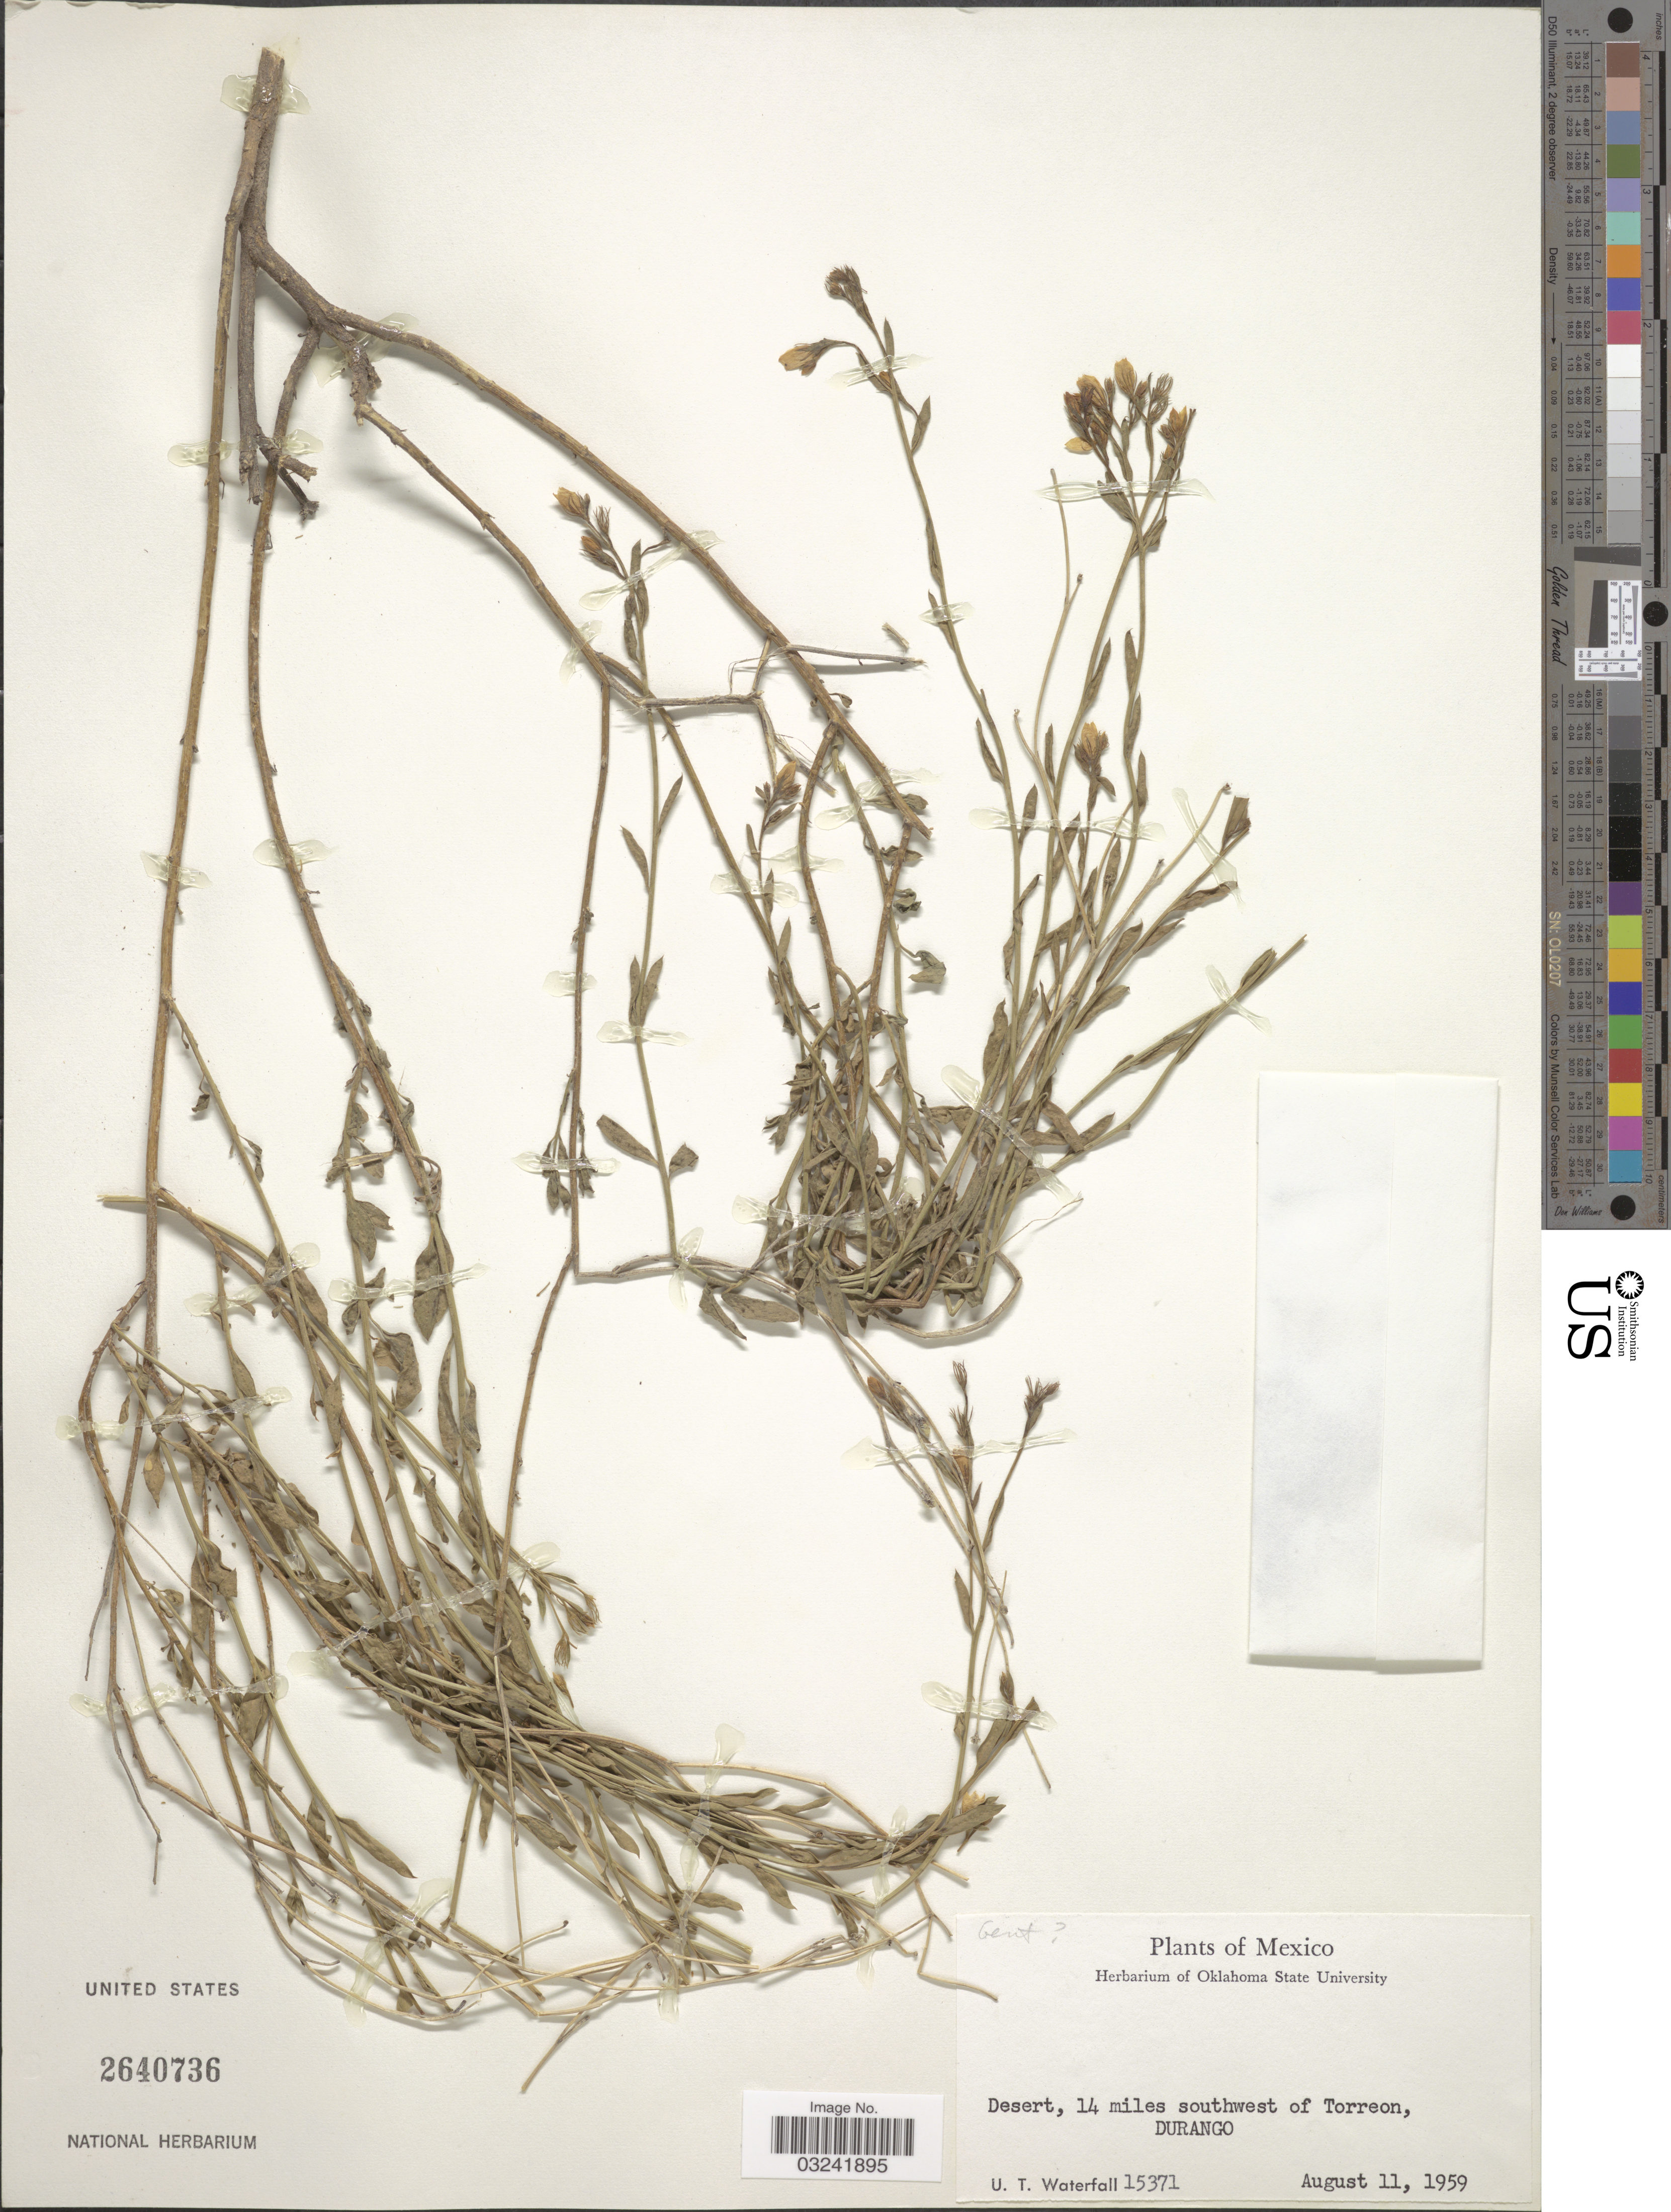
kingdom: Plantae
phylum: Tracheophyta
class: Magnoliopsida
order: Gentianales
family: Gentianaceae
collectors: U. T. Waterfall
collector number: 15371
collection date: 1959-08-11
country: Mexico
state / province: Durango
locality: Desert, 14 miles southwest of Torreon, Durango.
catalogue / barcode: US 2640736